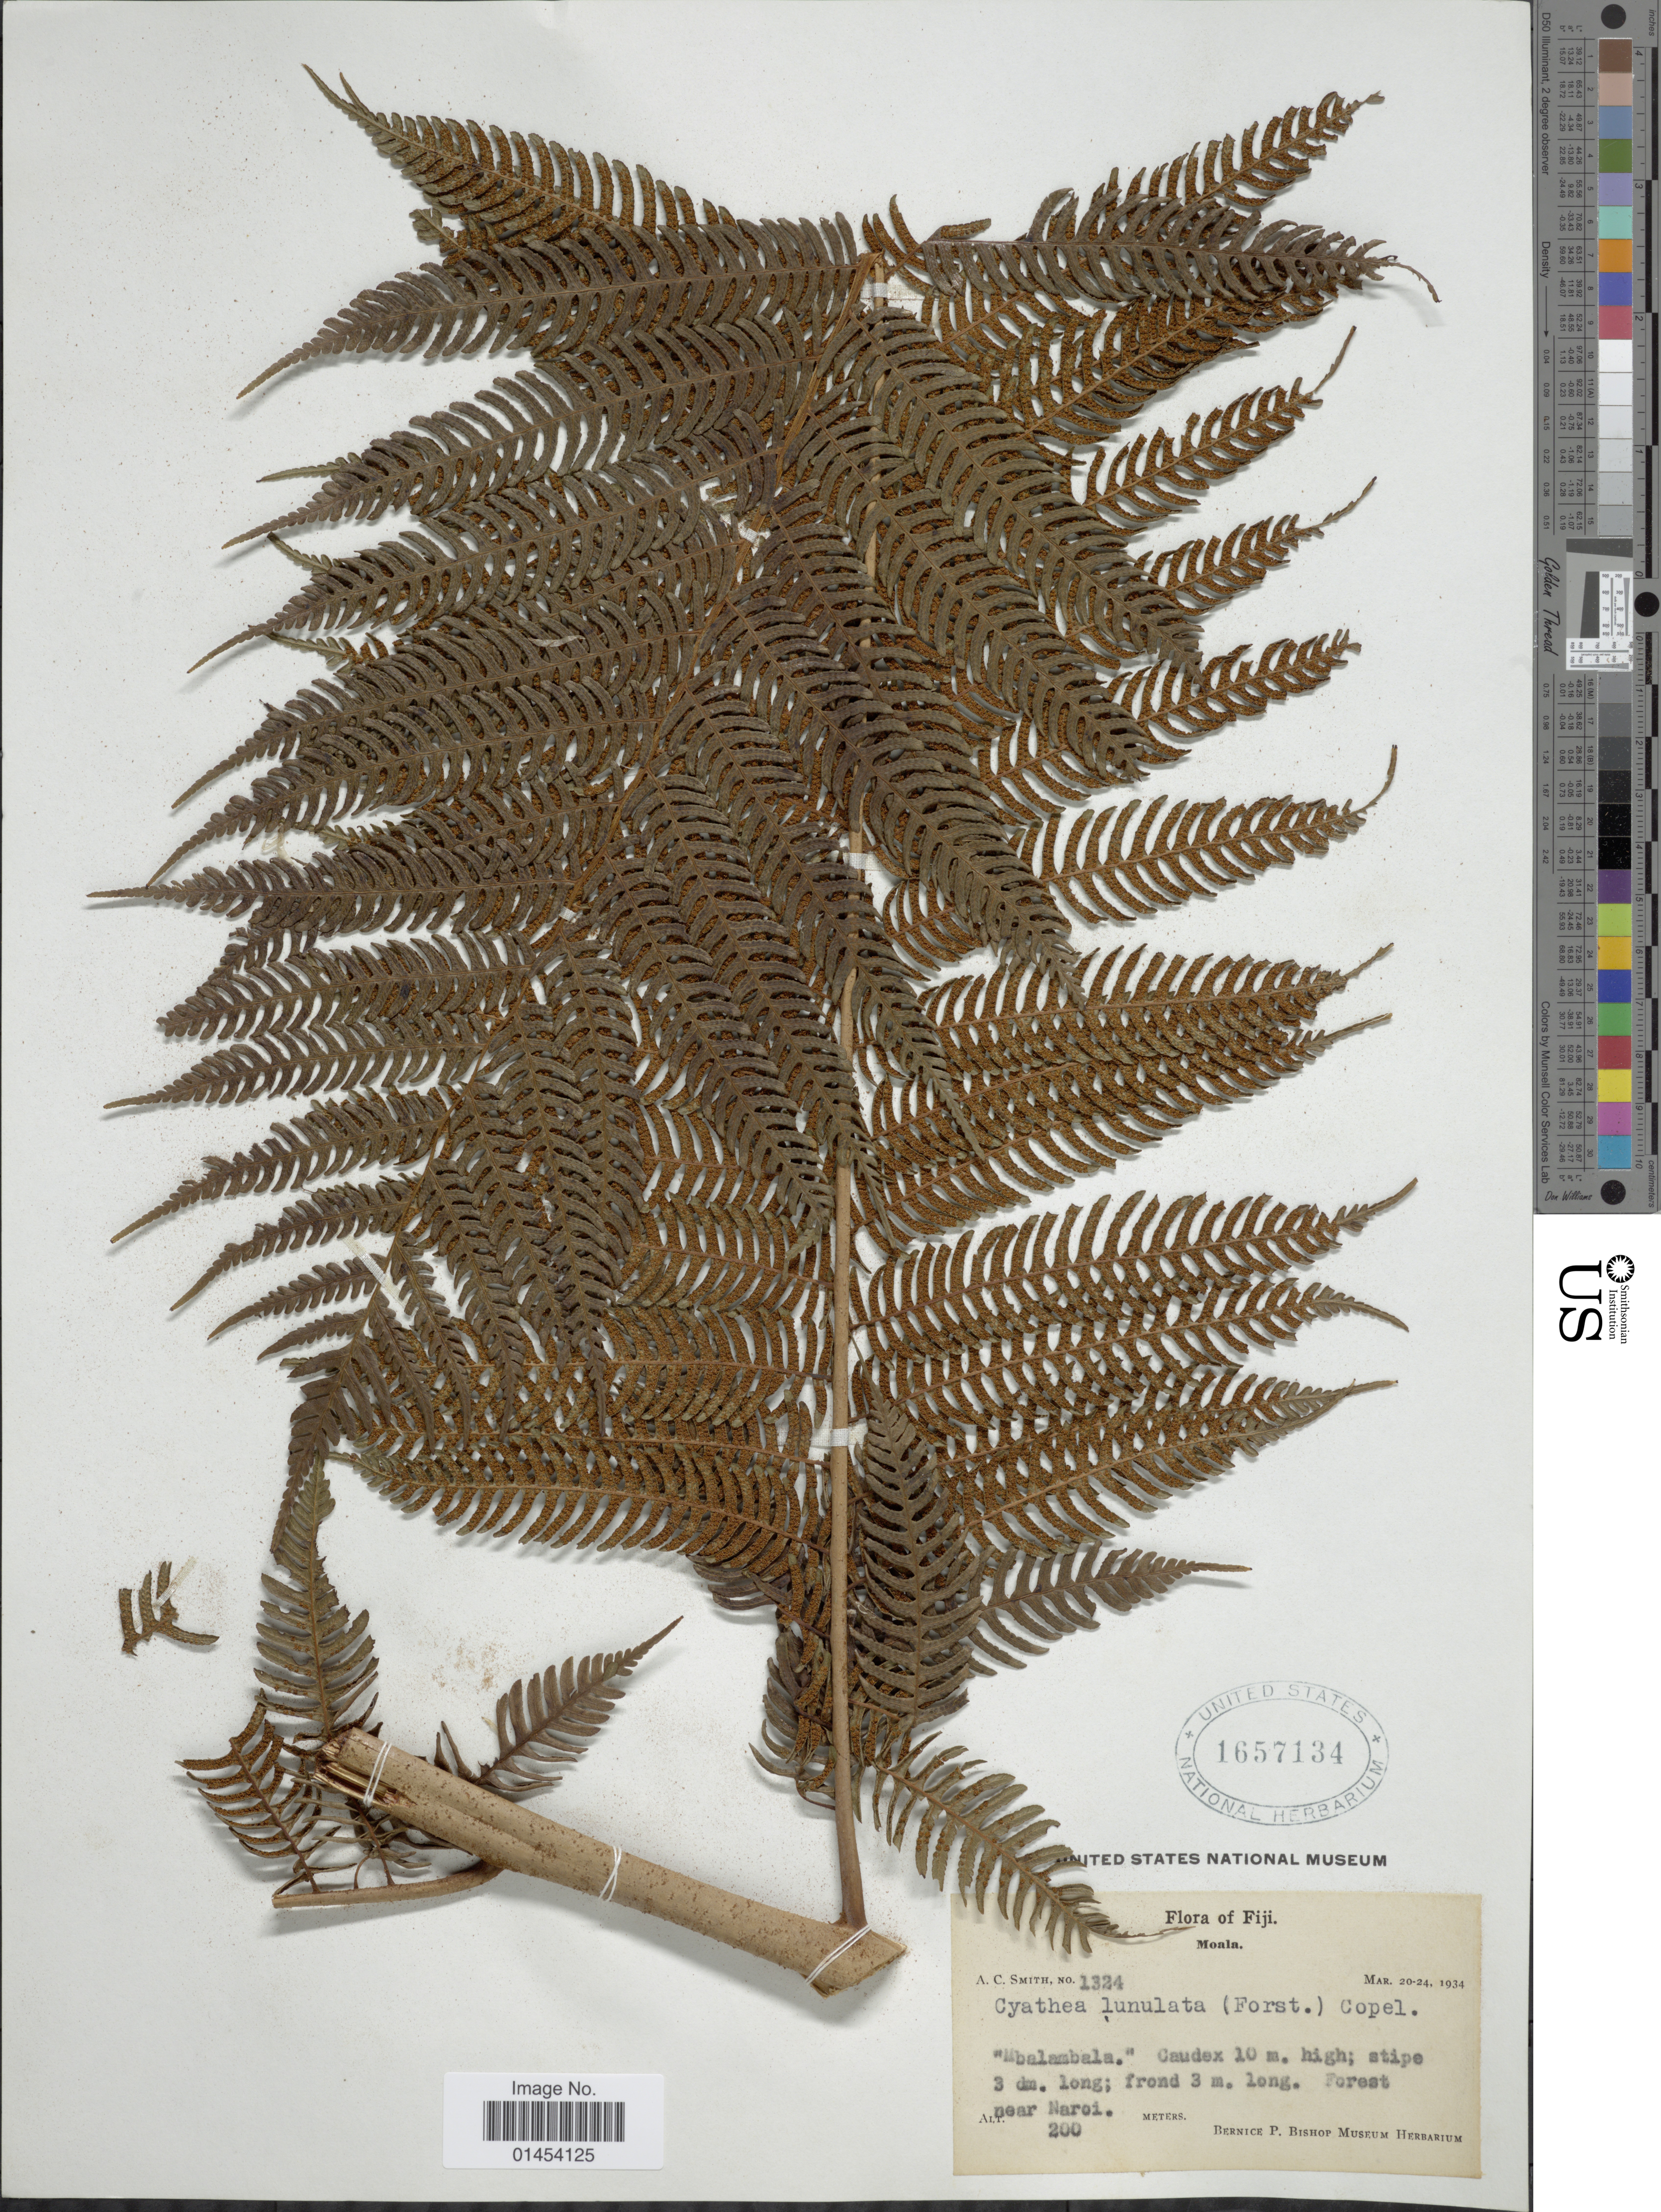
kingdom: Plantae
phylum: Tracheophyta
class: Polypodiopsida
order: Cyatheales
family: Cyatheaceae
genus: Cyathea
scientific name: Cyathea lunulata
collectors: A. C. Smith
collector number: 1324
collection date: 1934-03-20/1934-03-24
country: Fiji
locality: Moala. Forest near naroi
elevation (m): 200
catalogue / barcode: US 1657134